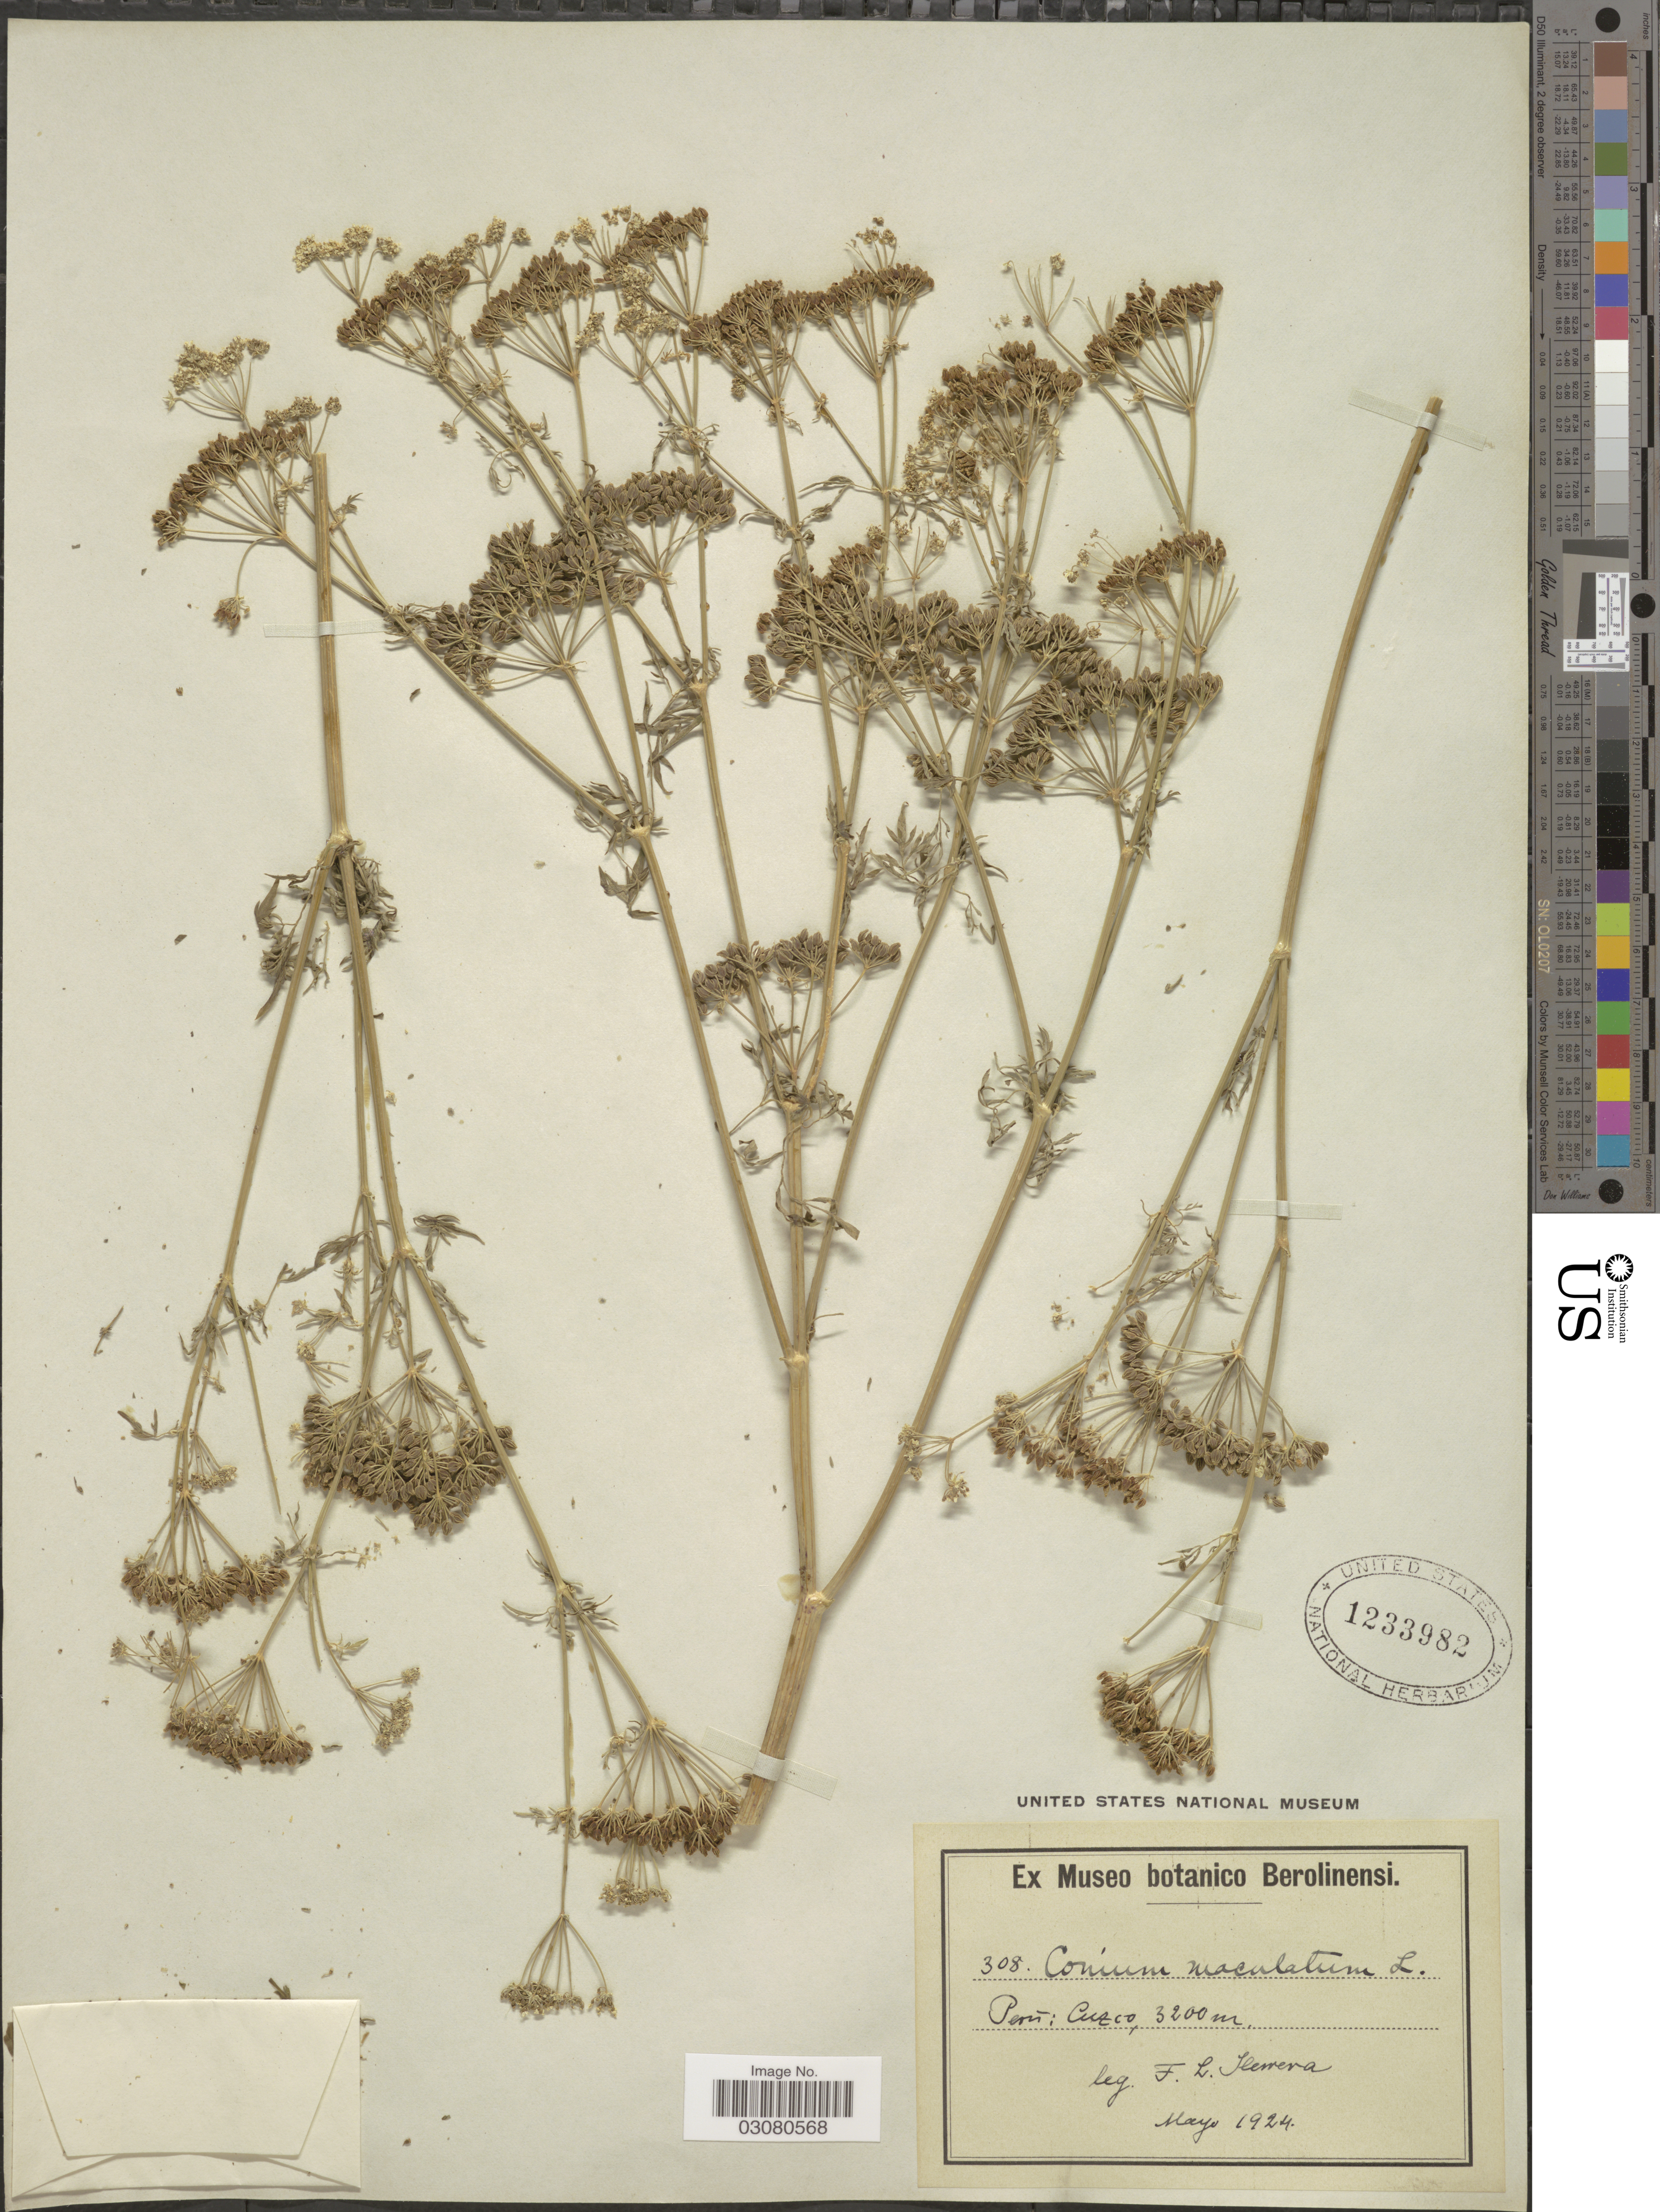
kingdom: Plantae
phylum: Tracheophyta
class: Magnoliopsida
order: Apiales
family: Apiaceae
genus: Conium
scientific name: Conium maculatum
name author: L.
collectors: F. L. Herrera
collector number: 308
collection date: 1924-05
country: Peru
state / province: Cusco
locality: Cuzco.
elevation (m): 3200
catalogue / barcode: US 1233982